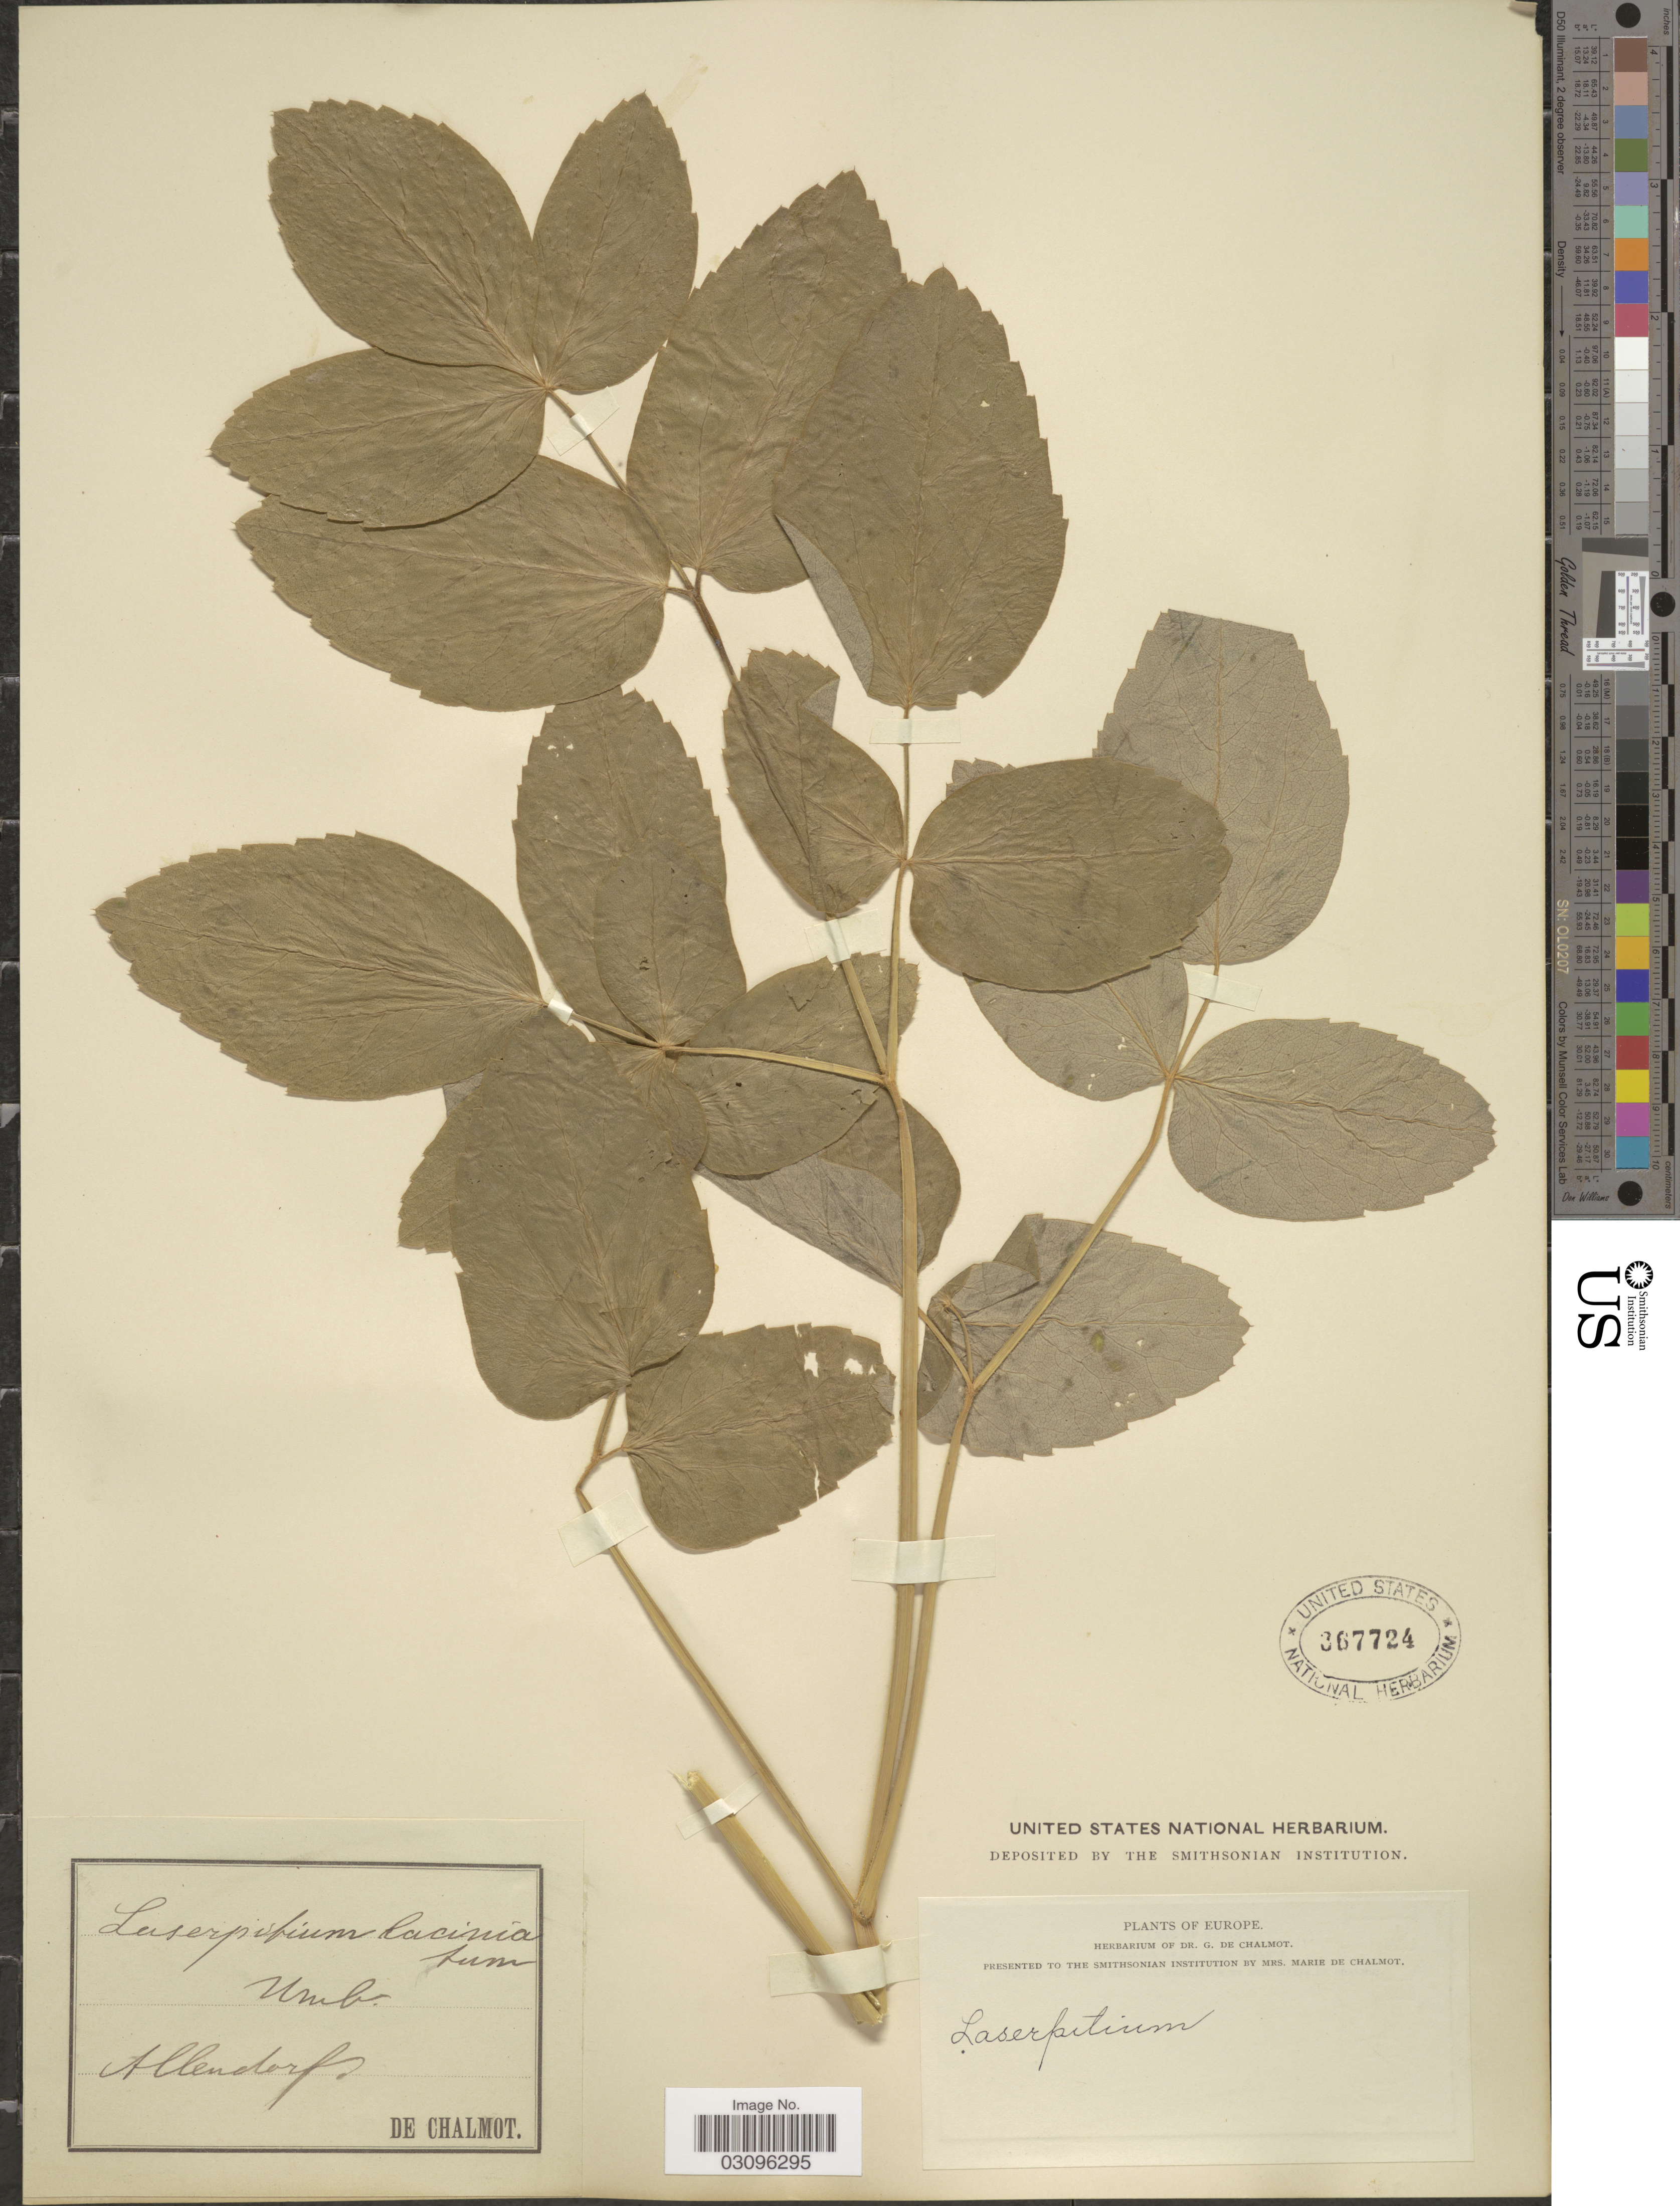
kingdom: Plantae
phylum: Tracheophyta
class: Magnoliopsida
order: Apiales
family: Apiaceae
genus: Laserpitium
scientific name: Laserpitium sp.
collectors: G. de Chalmot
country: Germany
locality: Europe. Allendorfs.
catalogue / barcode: US 367724